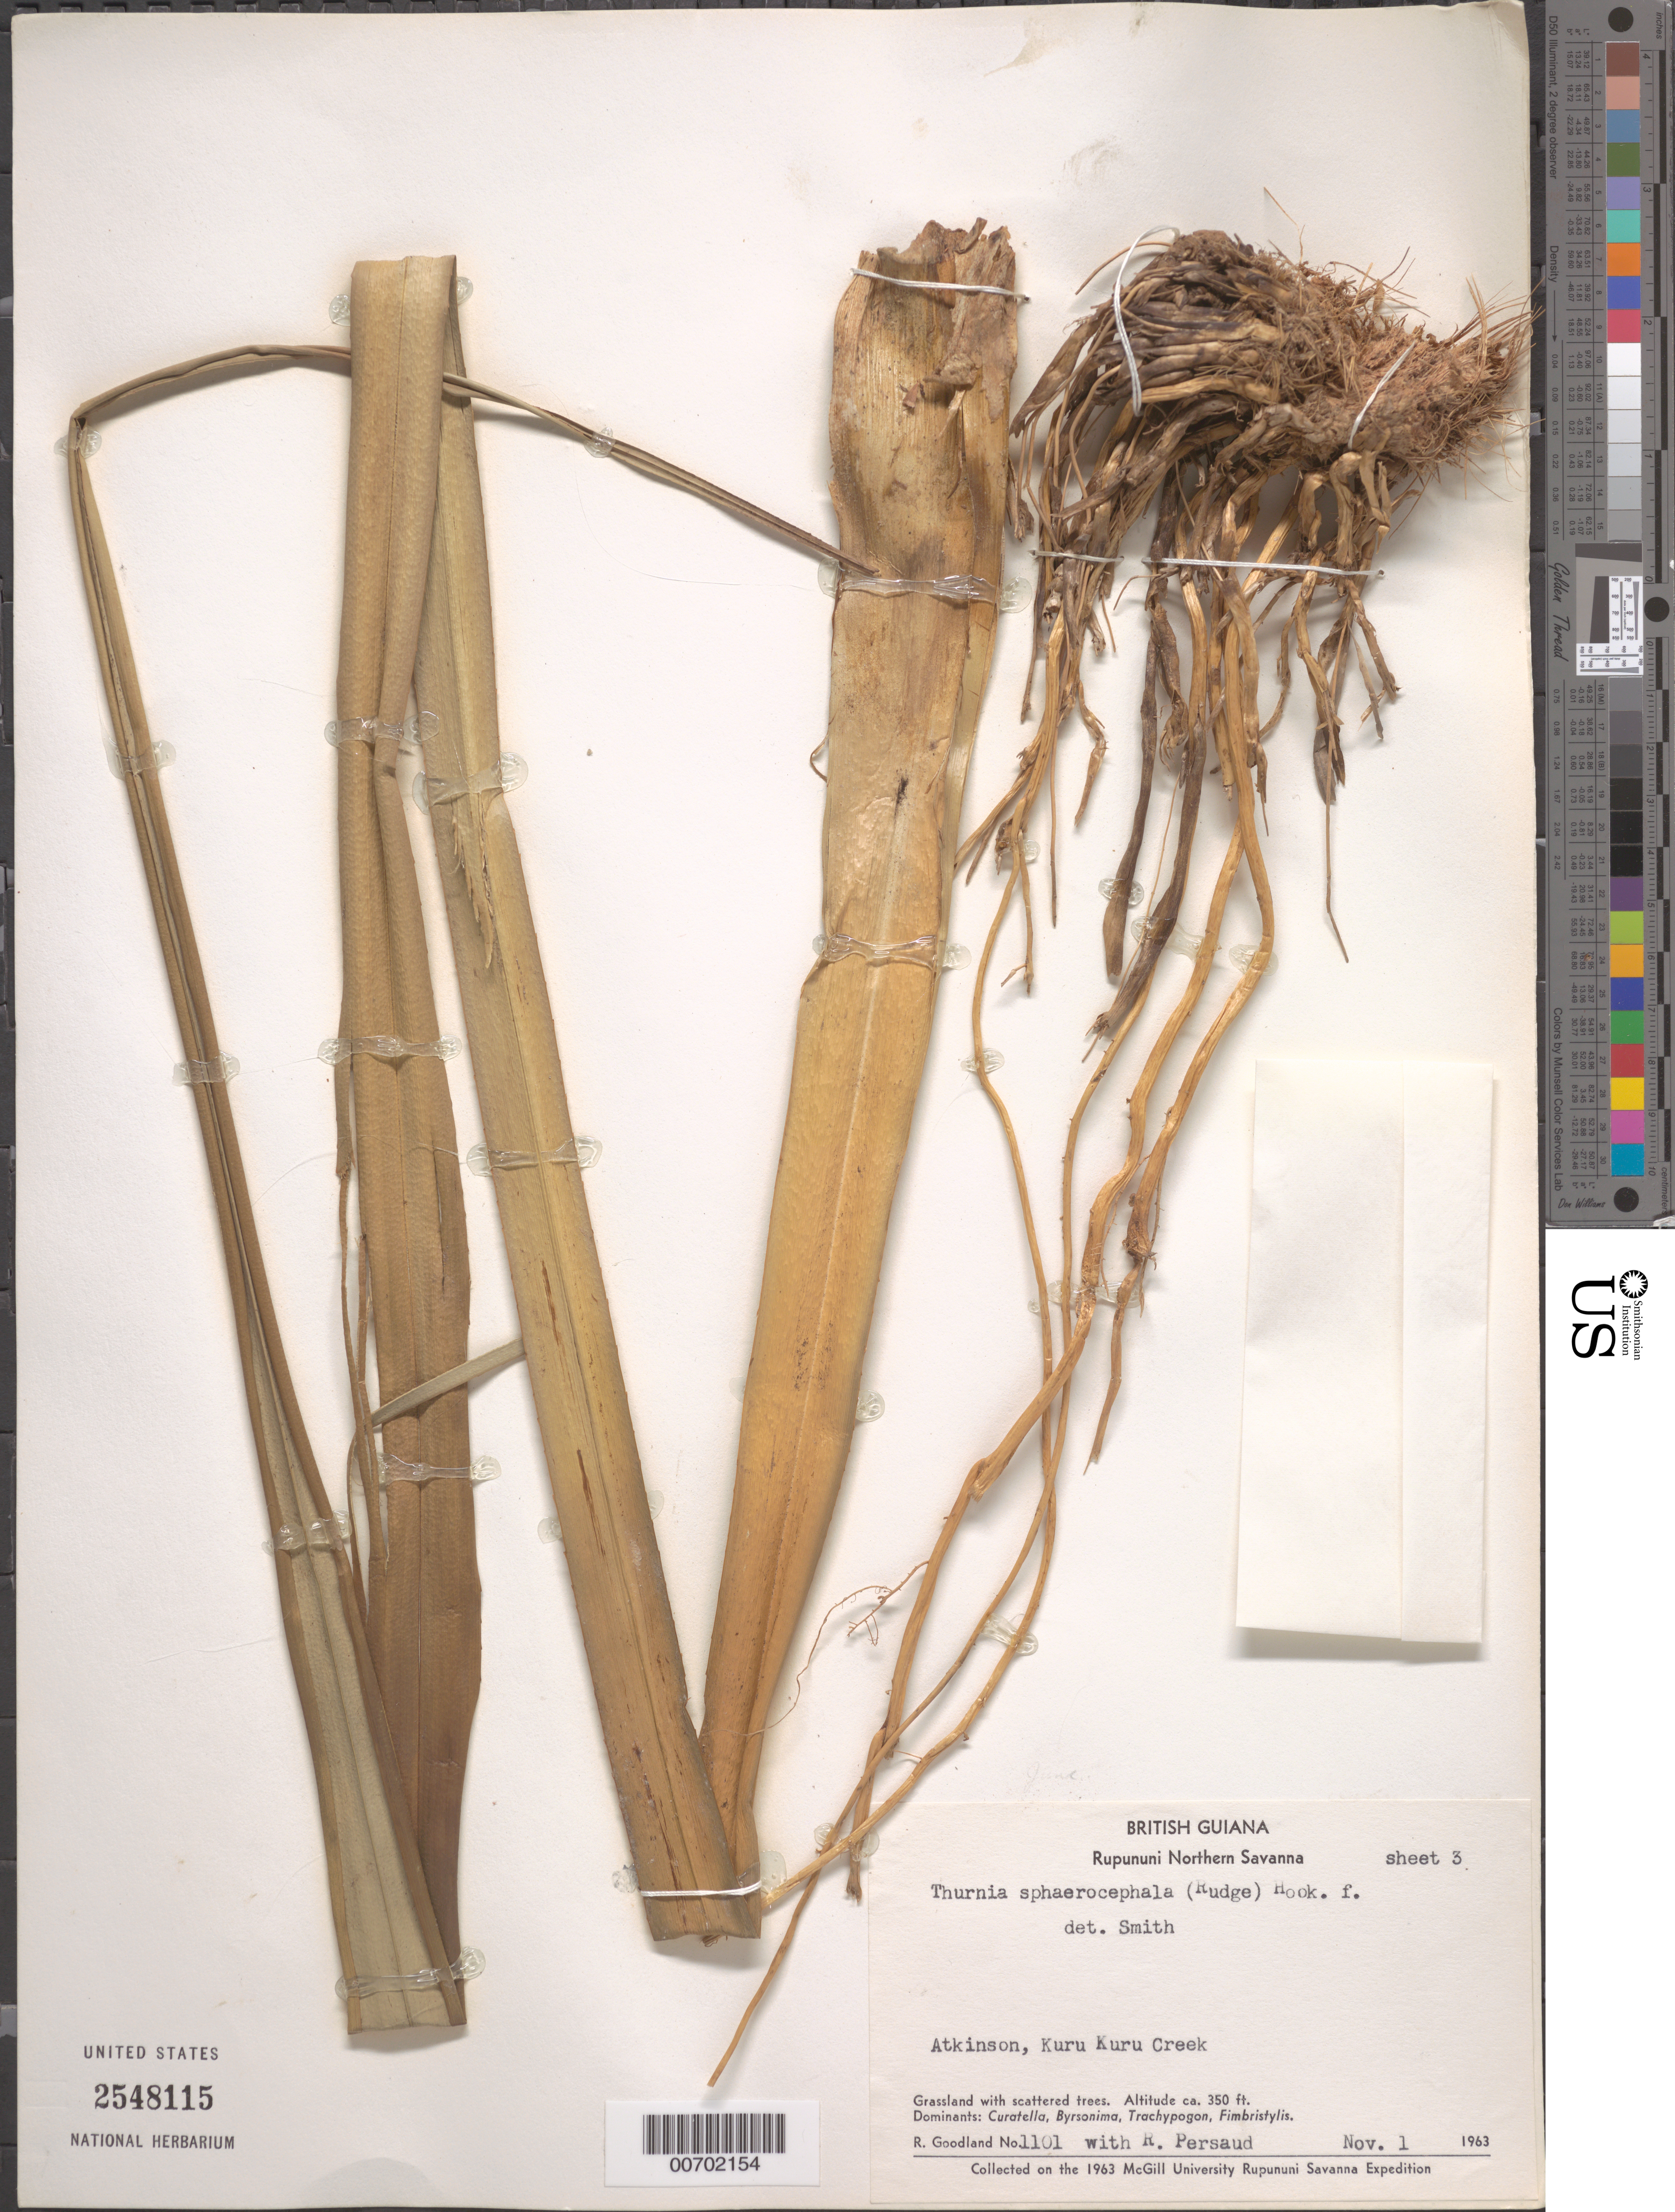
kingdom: Plantae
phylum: Tracheophyta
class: Liliopsida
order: Poales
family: Thurniaceae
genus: Thurnia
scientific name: Thurnia sphaerocephala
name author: (Rudge) Hook. f.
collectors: R. Goodland & R. Persaud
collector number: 1101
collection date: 1963-11-01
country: Guyana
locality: British Guiana. Rupununi Northern Savanna. Atkinson, Kuru Kuru Creek.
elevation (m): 107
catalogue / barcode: US 2548115